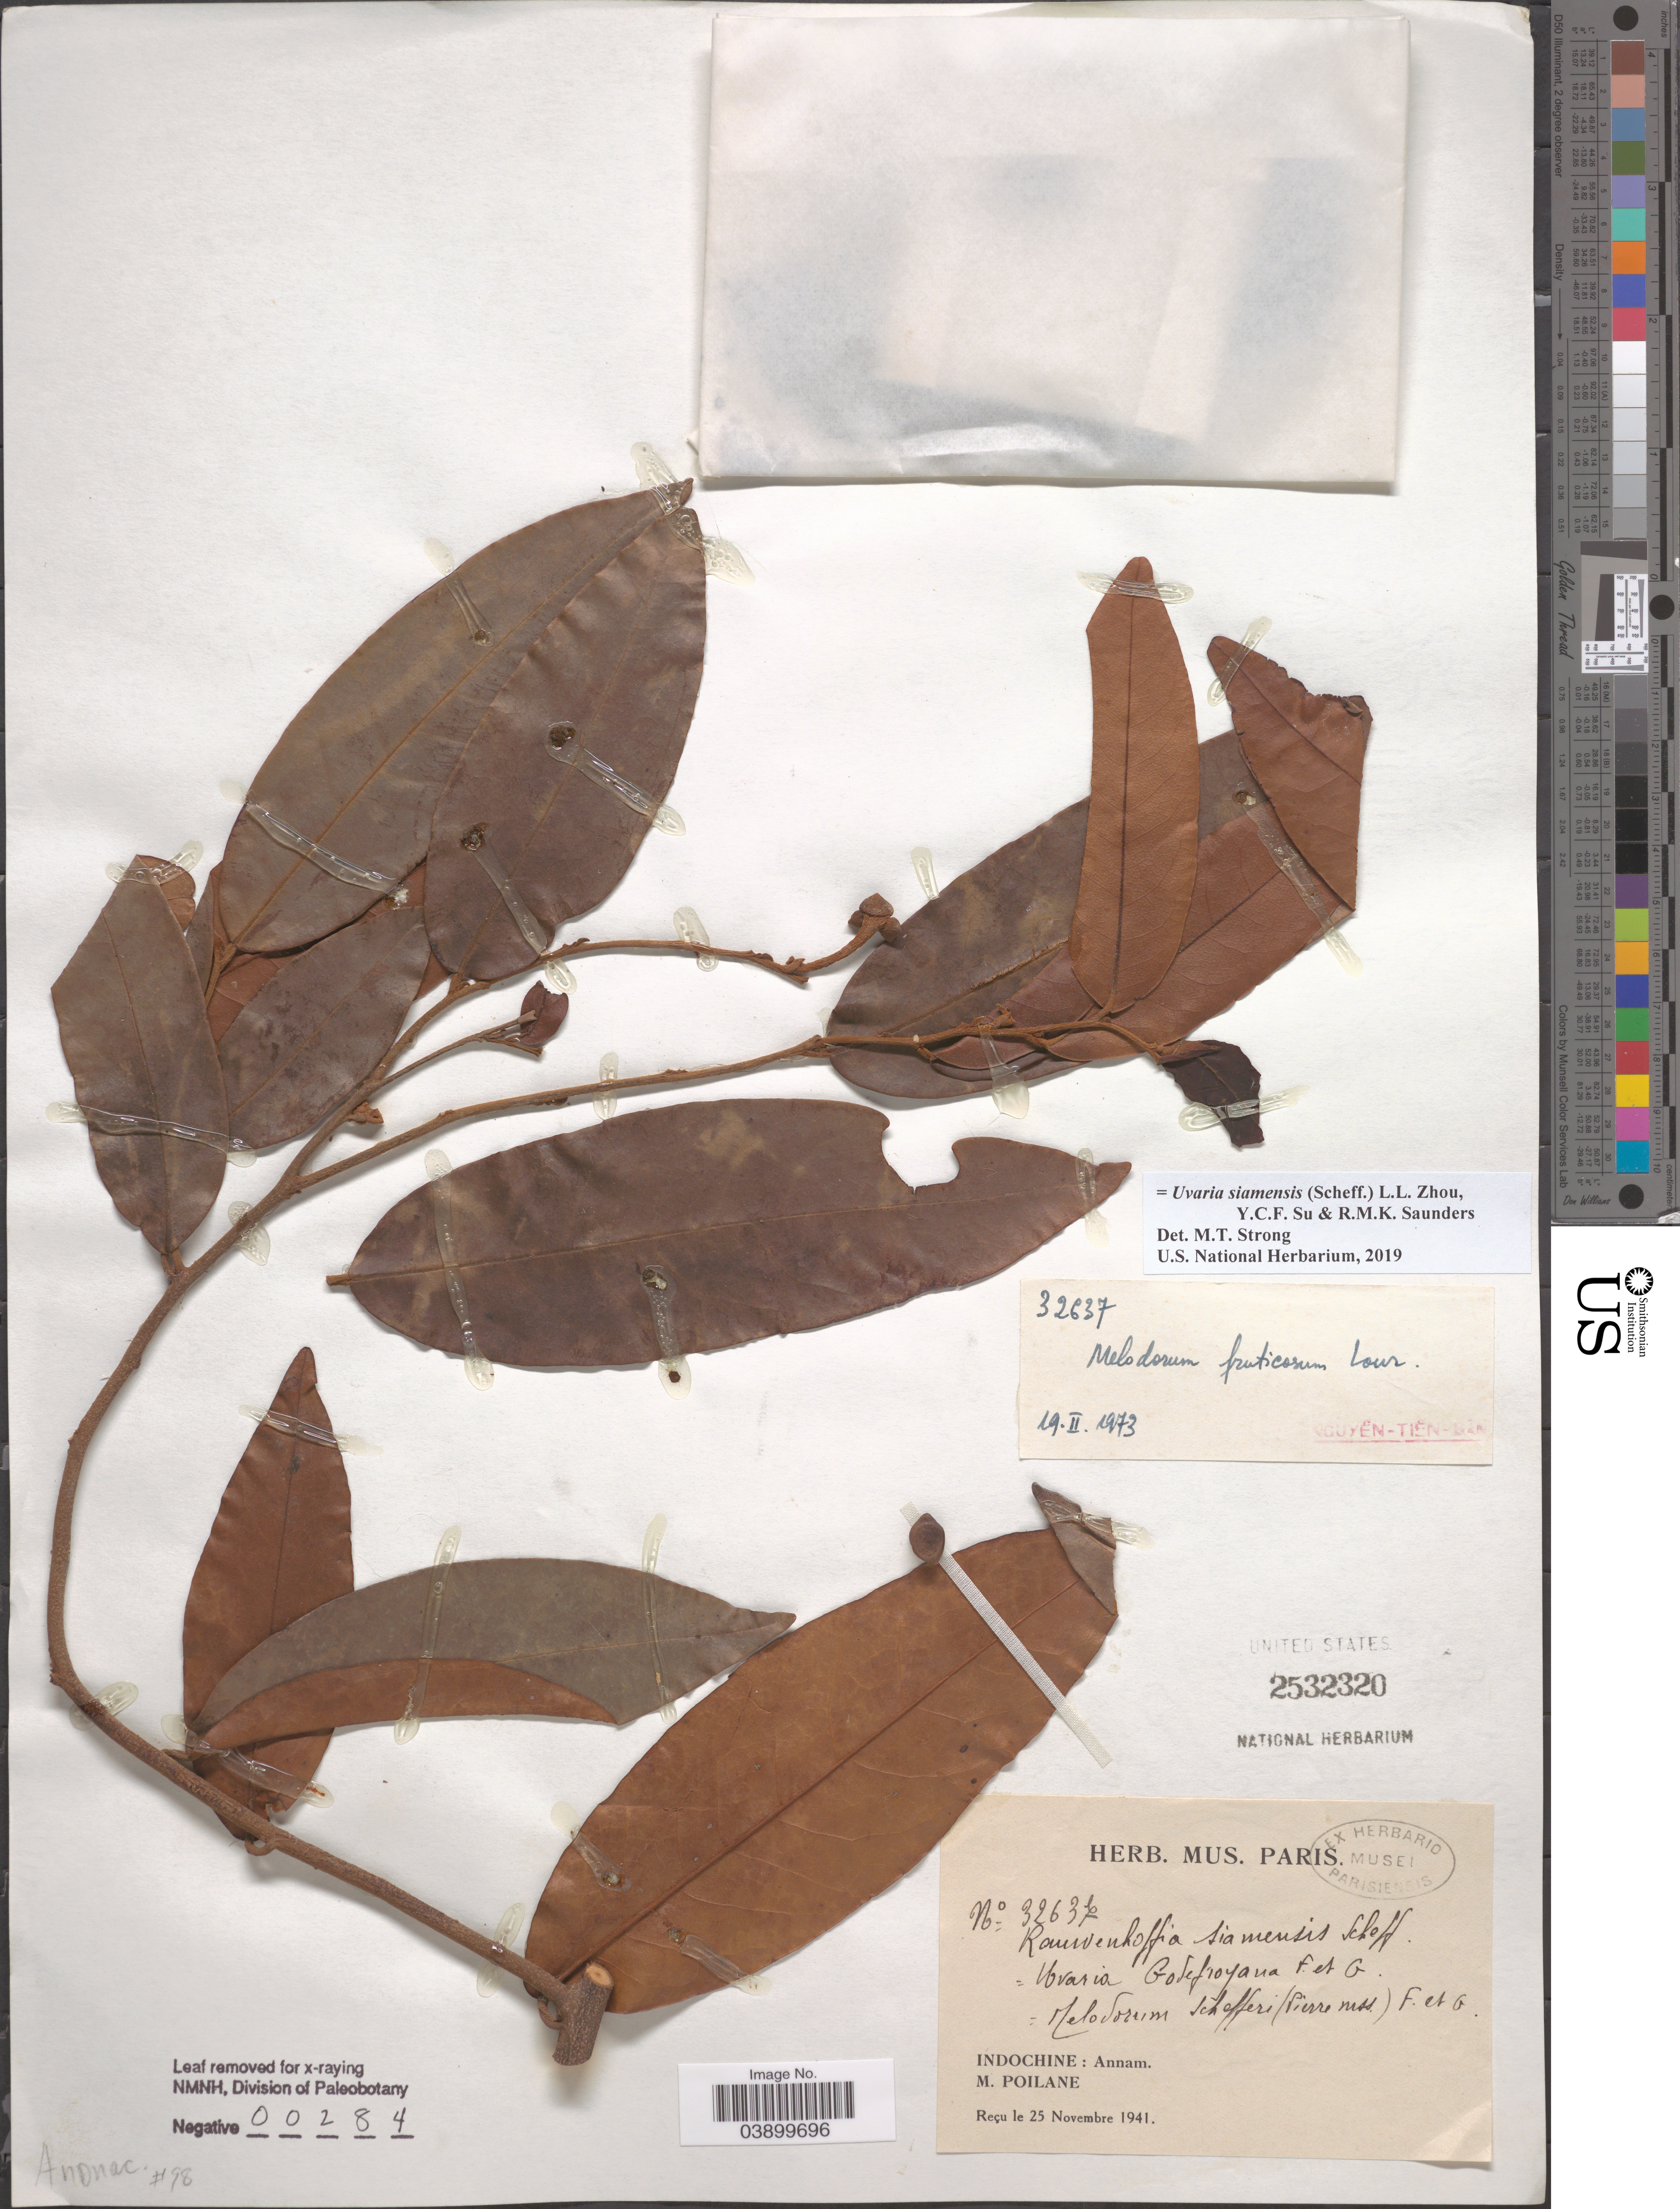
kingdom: Plantae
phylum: Tracheophyta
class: Magnoliopsida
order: Magnoliales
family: Annonaceae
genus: Uvaria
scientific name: Uvaria siamensis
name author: (Scheff.) L.L. Zhou et al.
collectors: M. Poilane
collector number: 32637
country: Vietnam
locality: Indochine: Annam.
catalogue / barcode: US 2532320